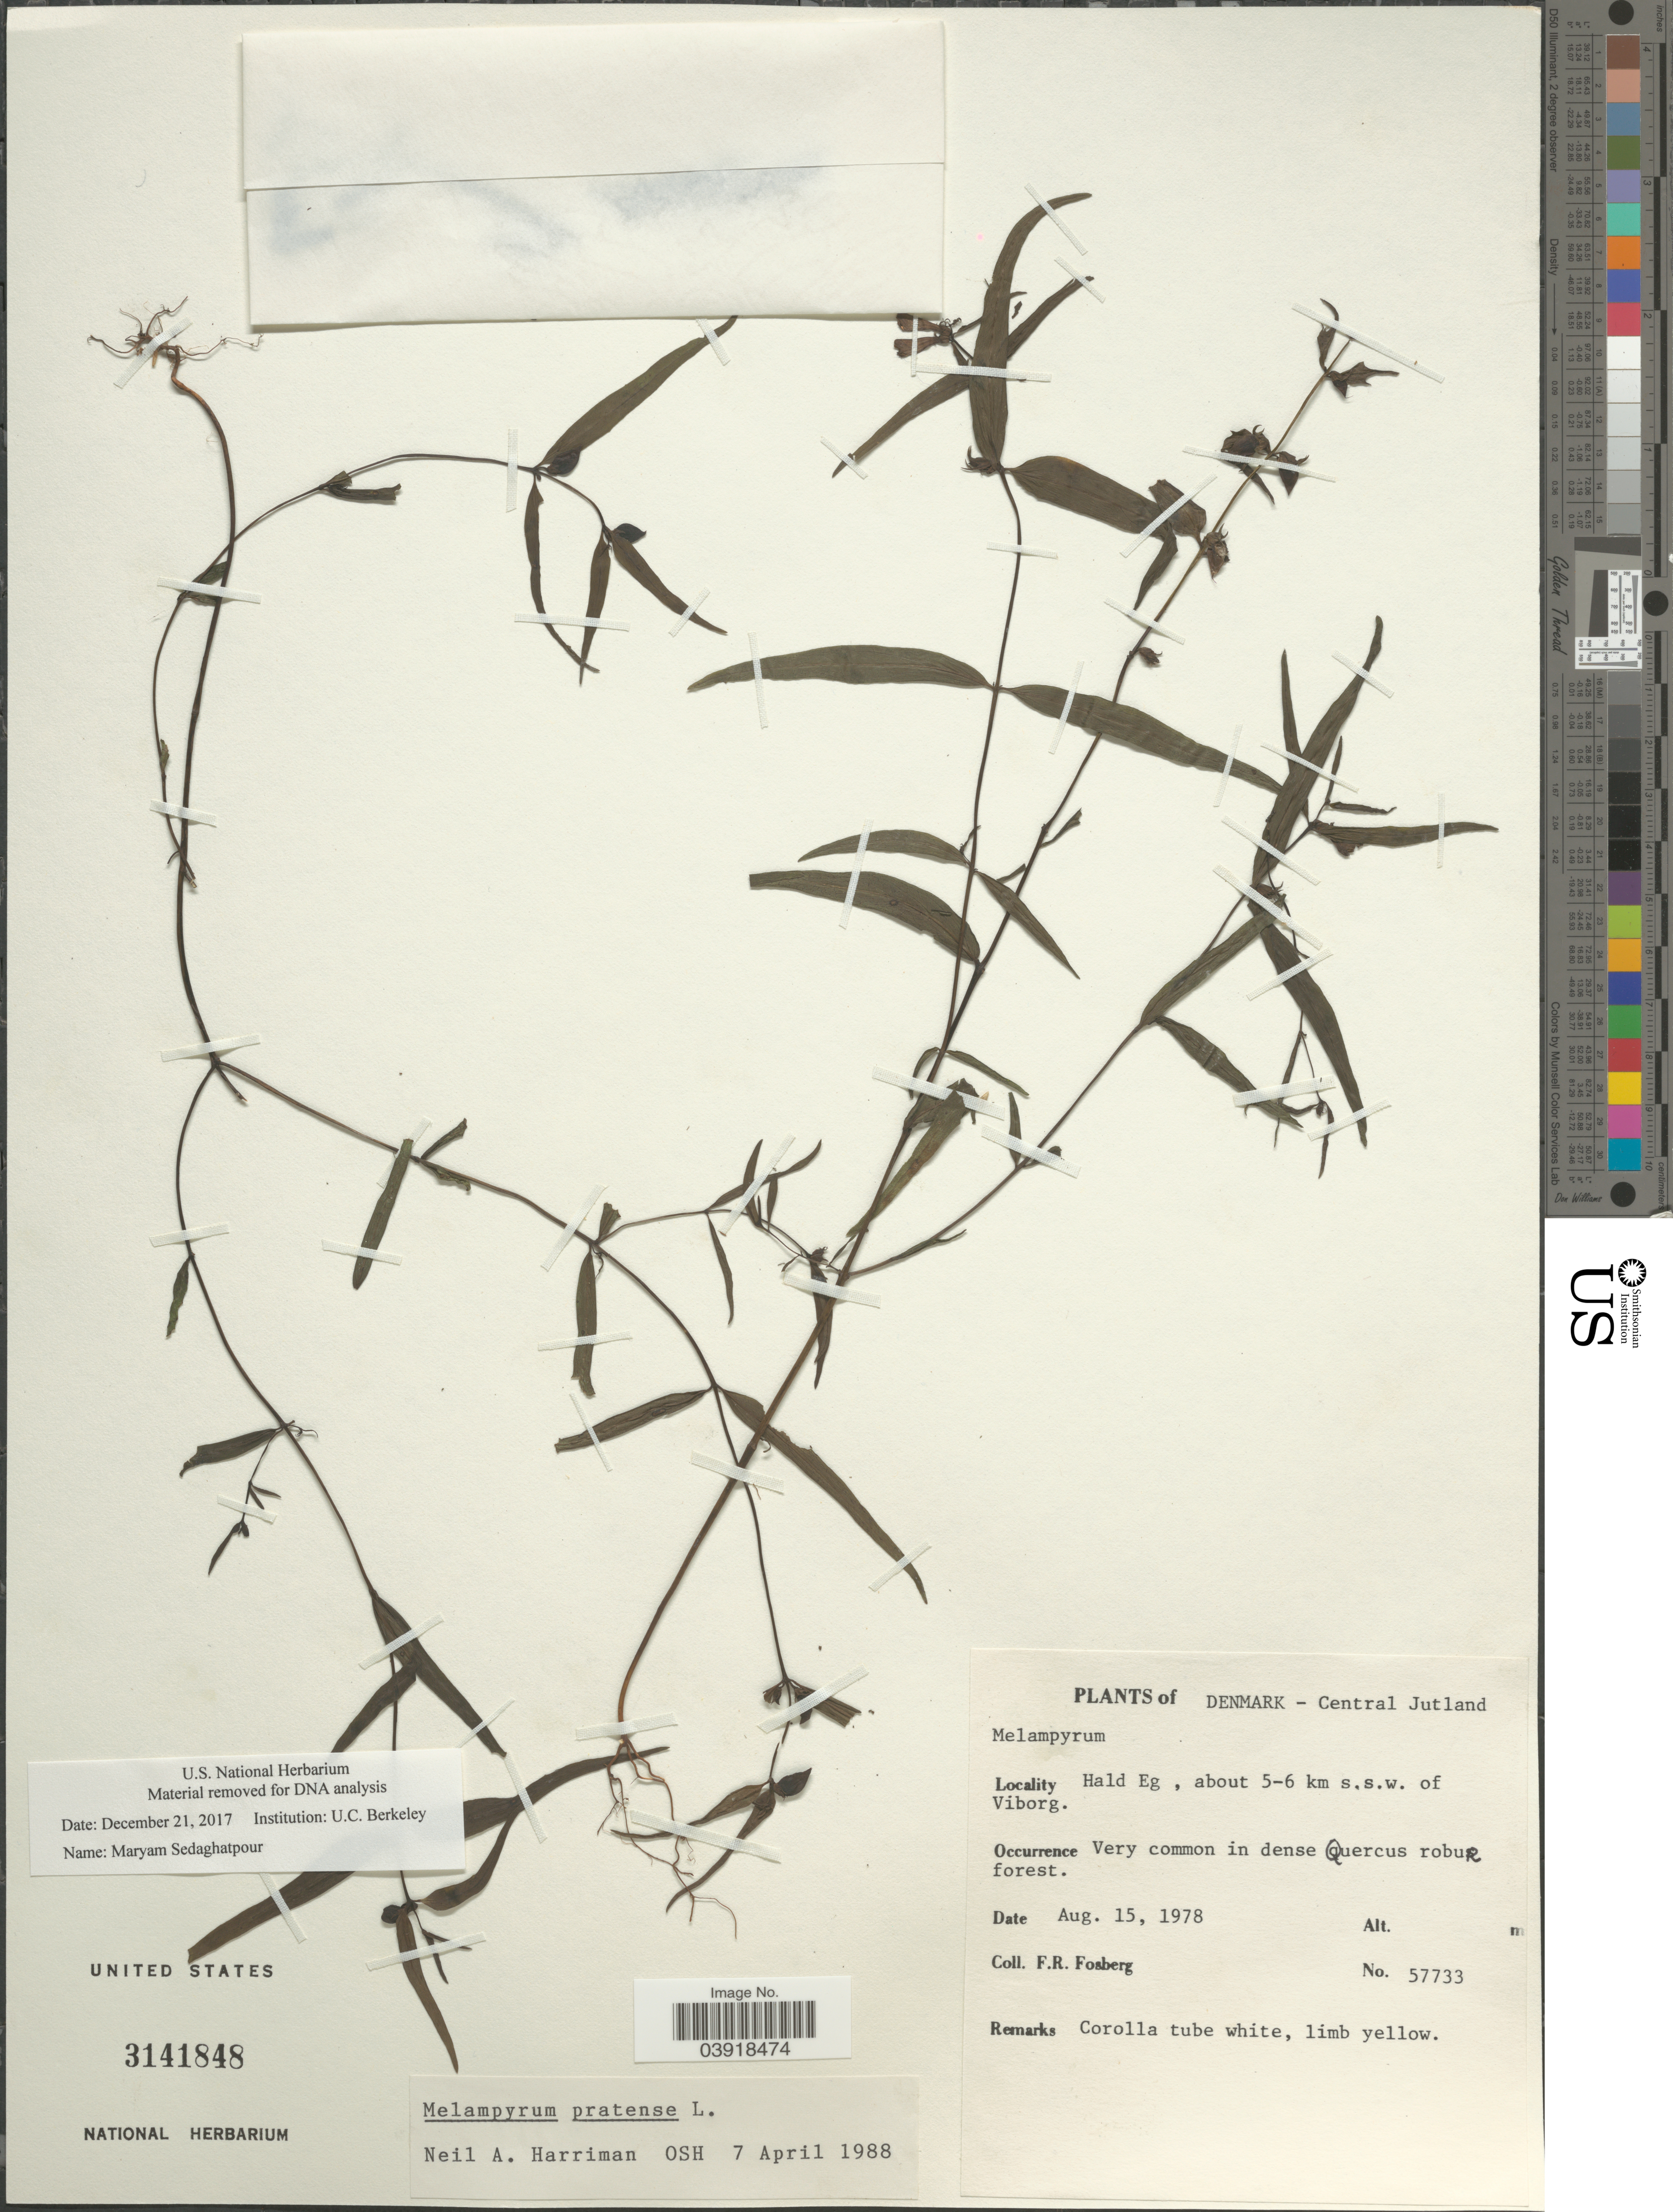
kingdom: Plantae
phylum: Tracheophyta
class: Magnoliopsida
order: Lamiales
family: Orobanchaceae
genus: Melampyrum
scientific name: Melampyrum pratense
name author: L.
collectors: F. R. Fosberg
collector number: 57733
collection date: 1978-08-15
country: Denmark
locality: Central Jutland. Hald Eg, about 5-6 km s.s.w. of Viborg.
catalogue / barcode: US 3141848